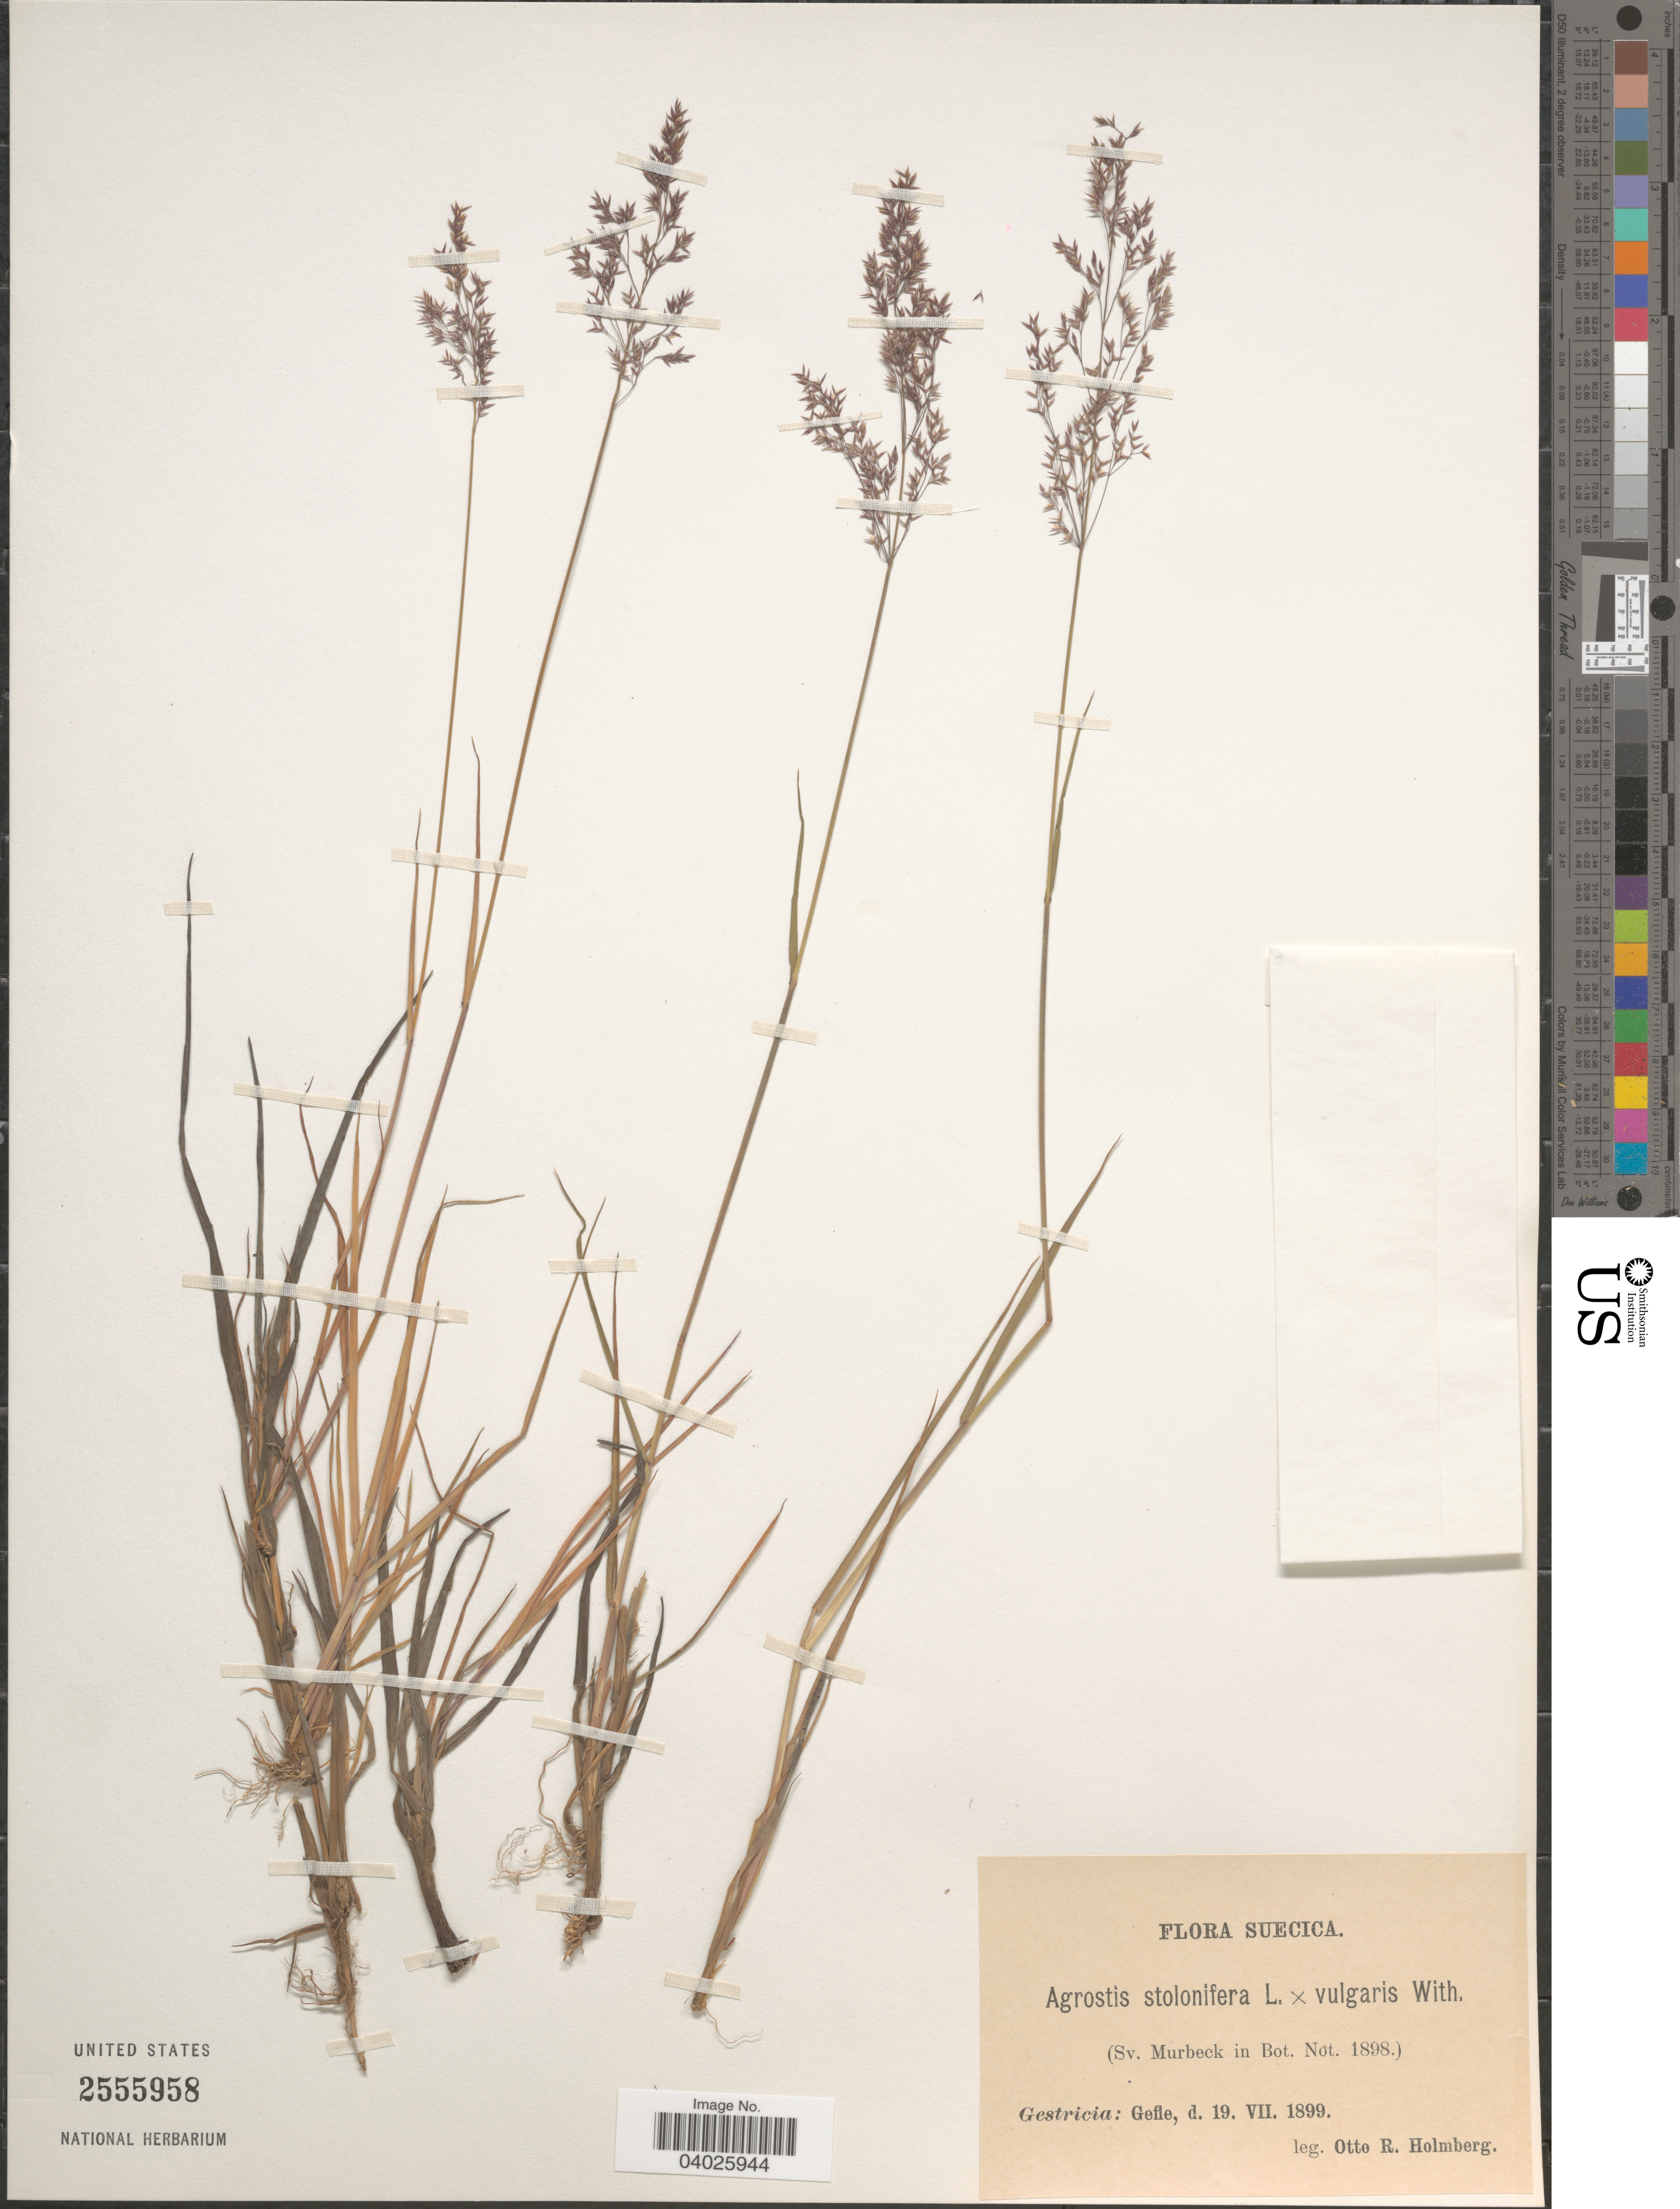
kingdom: Plantae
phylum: Tracheophyta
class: Liliopsida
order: Poales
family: Poaceae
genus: Agrostis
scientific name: Agrostis stolonifera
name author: L.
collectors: O. Holmberg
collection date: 1899-07-19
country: Sweden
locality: Suecica. Gestricia: Gefle.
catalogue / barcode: US 2555958